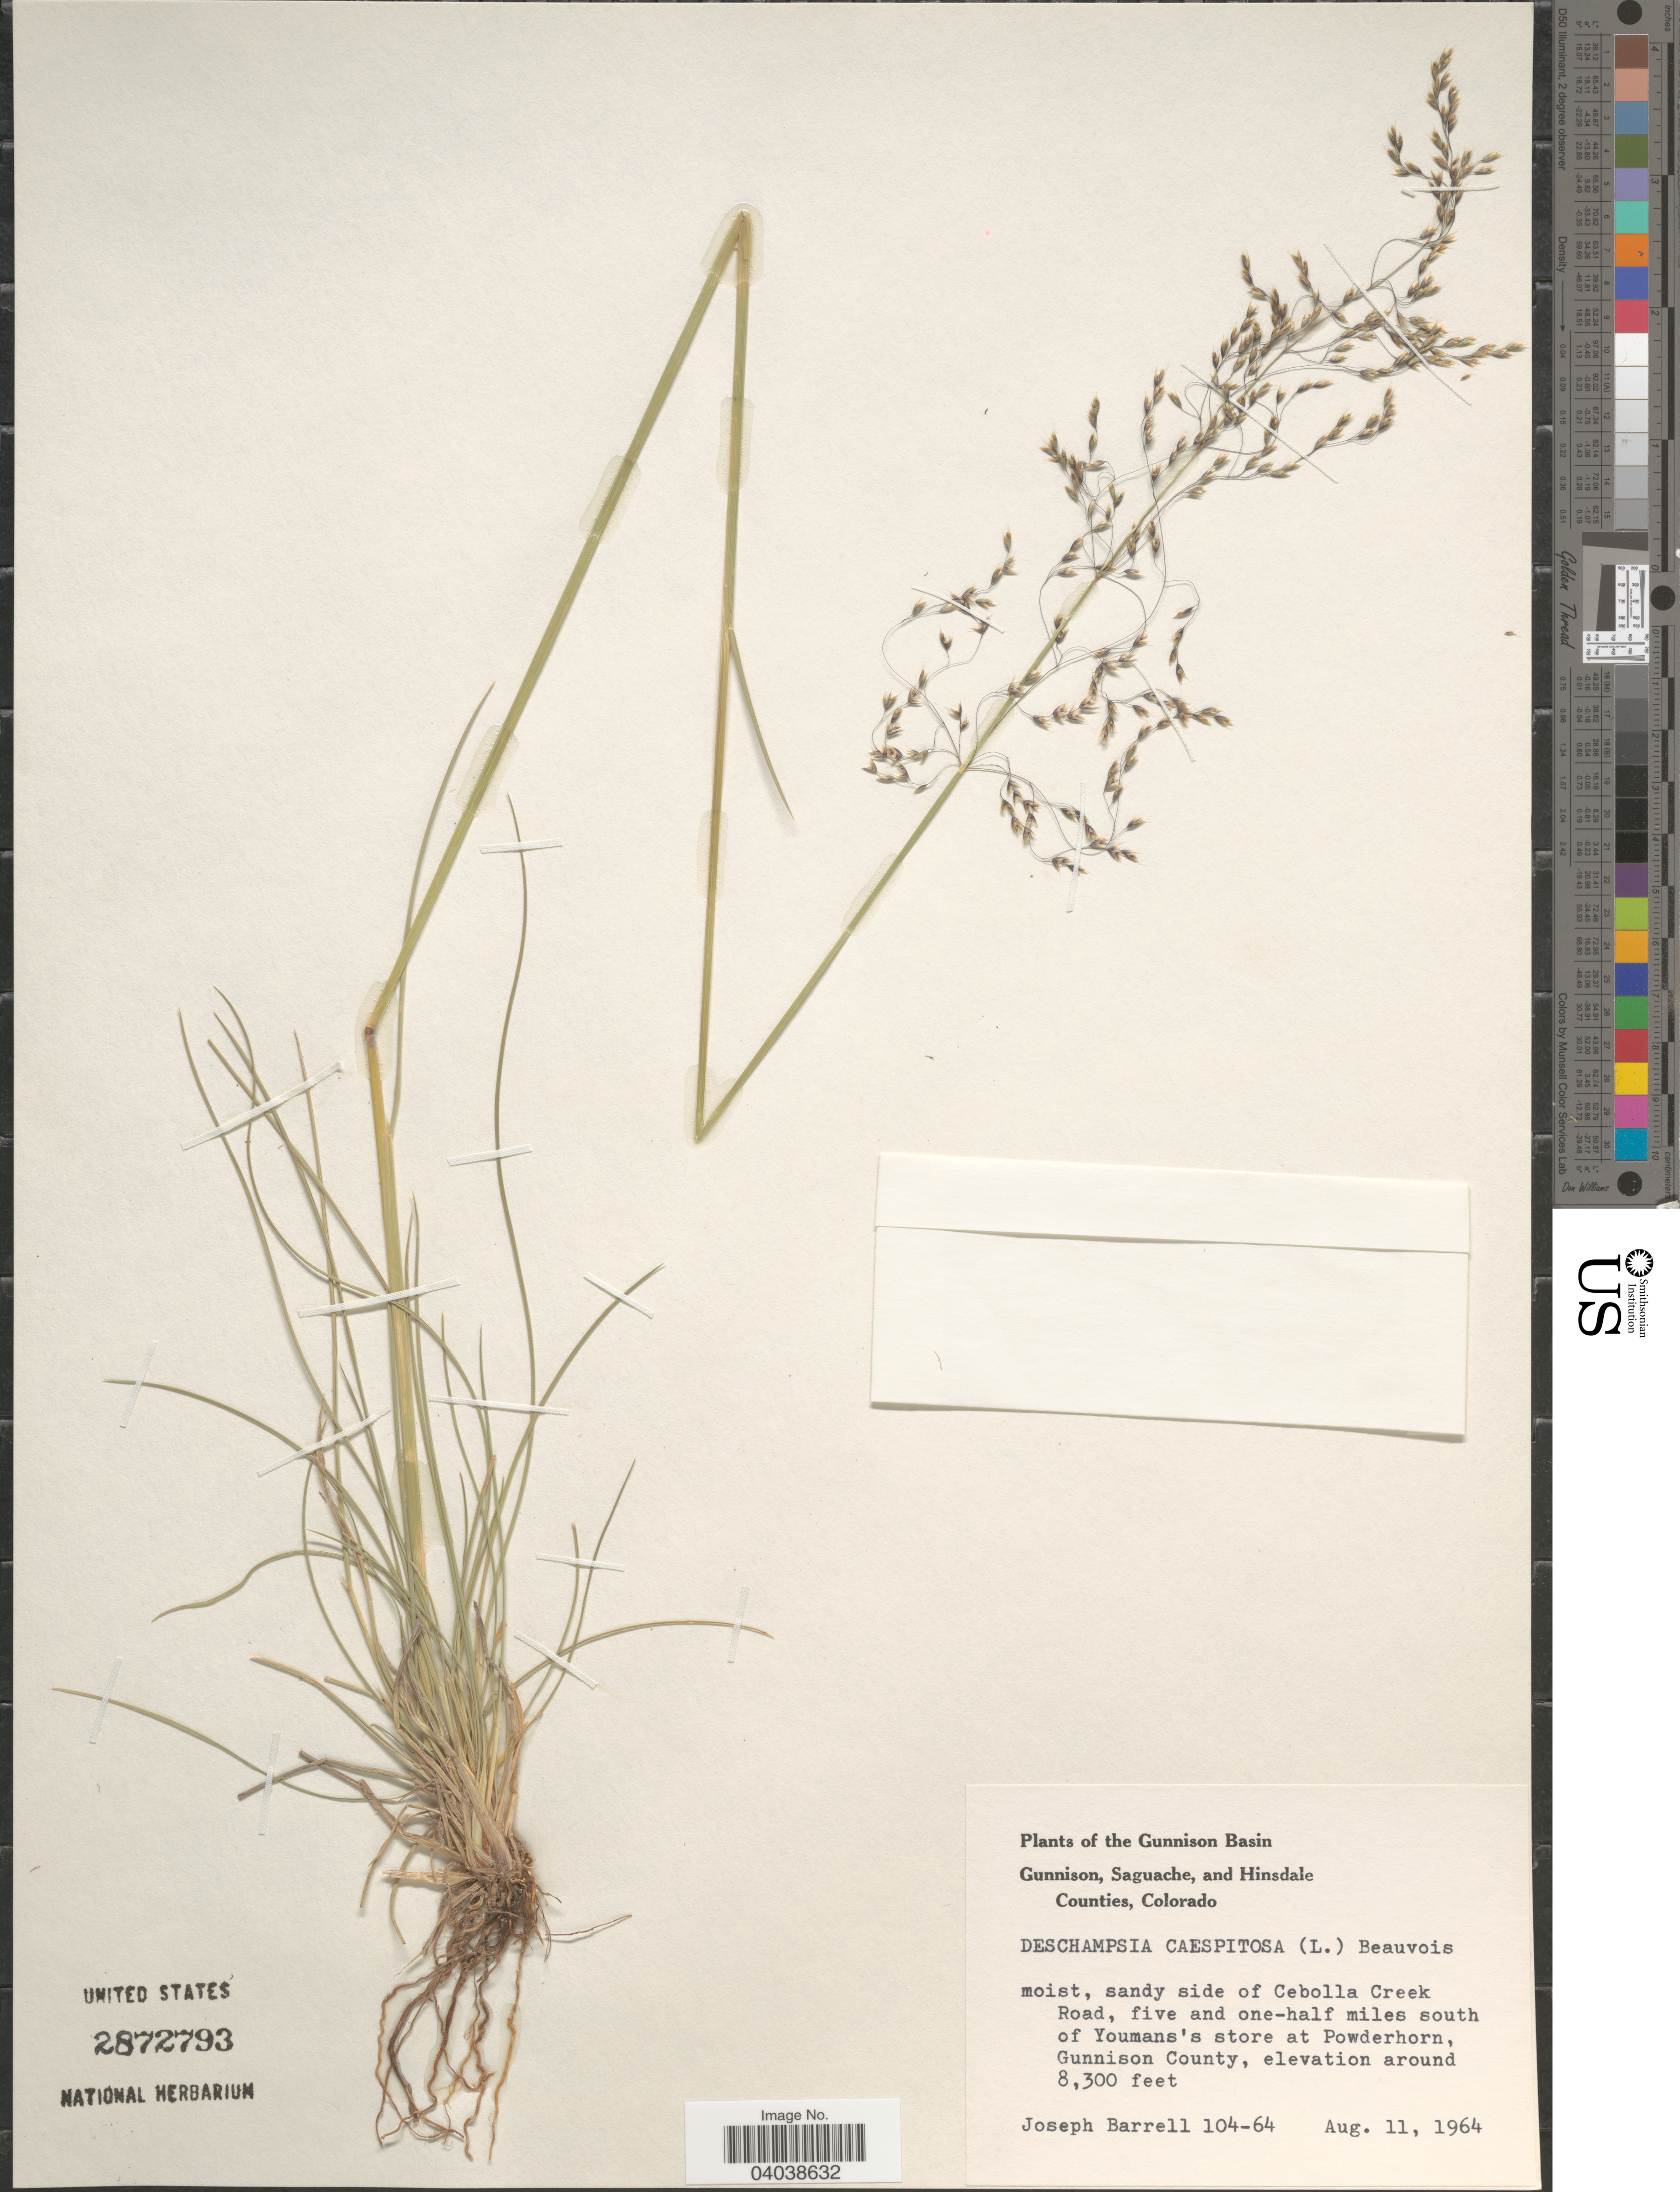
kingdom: Plantae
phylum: Tracheophyta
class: Liliopsida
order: Poales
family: Poaceae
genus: Deschampsia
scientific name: Deschampsia cespitosa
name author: (L.) P. Beauv.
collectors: J. Barrell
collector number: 104-64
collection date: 1964-08-11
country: United States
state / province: Colorado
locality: Gunnison Basin. Moist, sandy side of Cebolla Creek Road, five and one-half miles south of Youmans's store at Powderhorn, Gunnison County.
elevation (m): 2530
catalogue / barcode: US 2872793